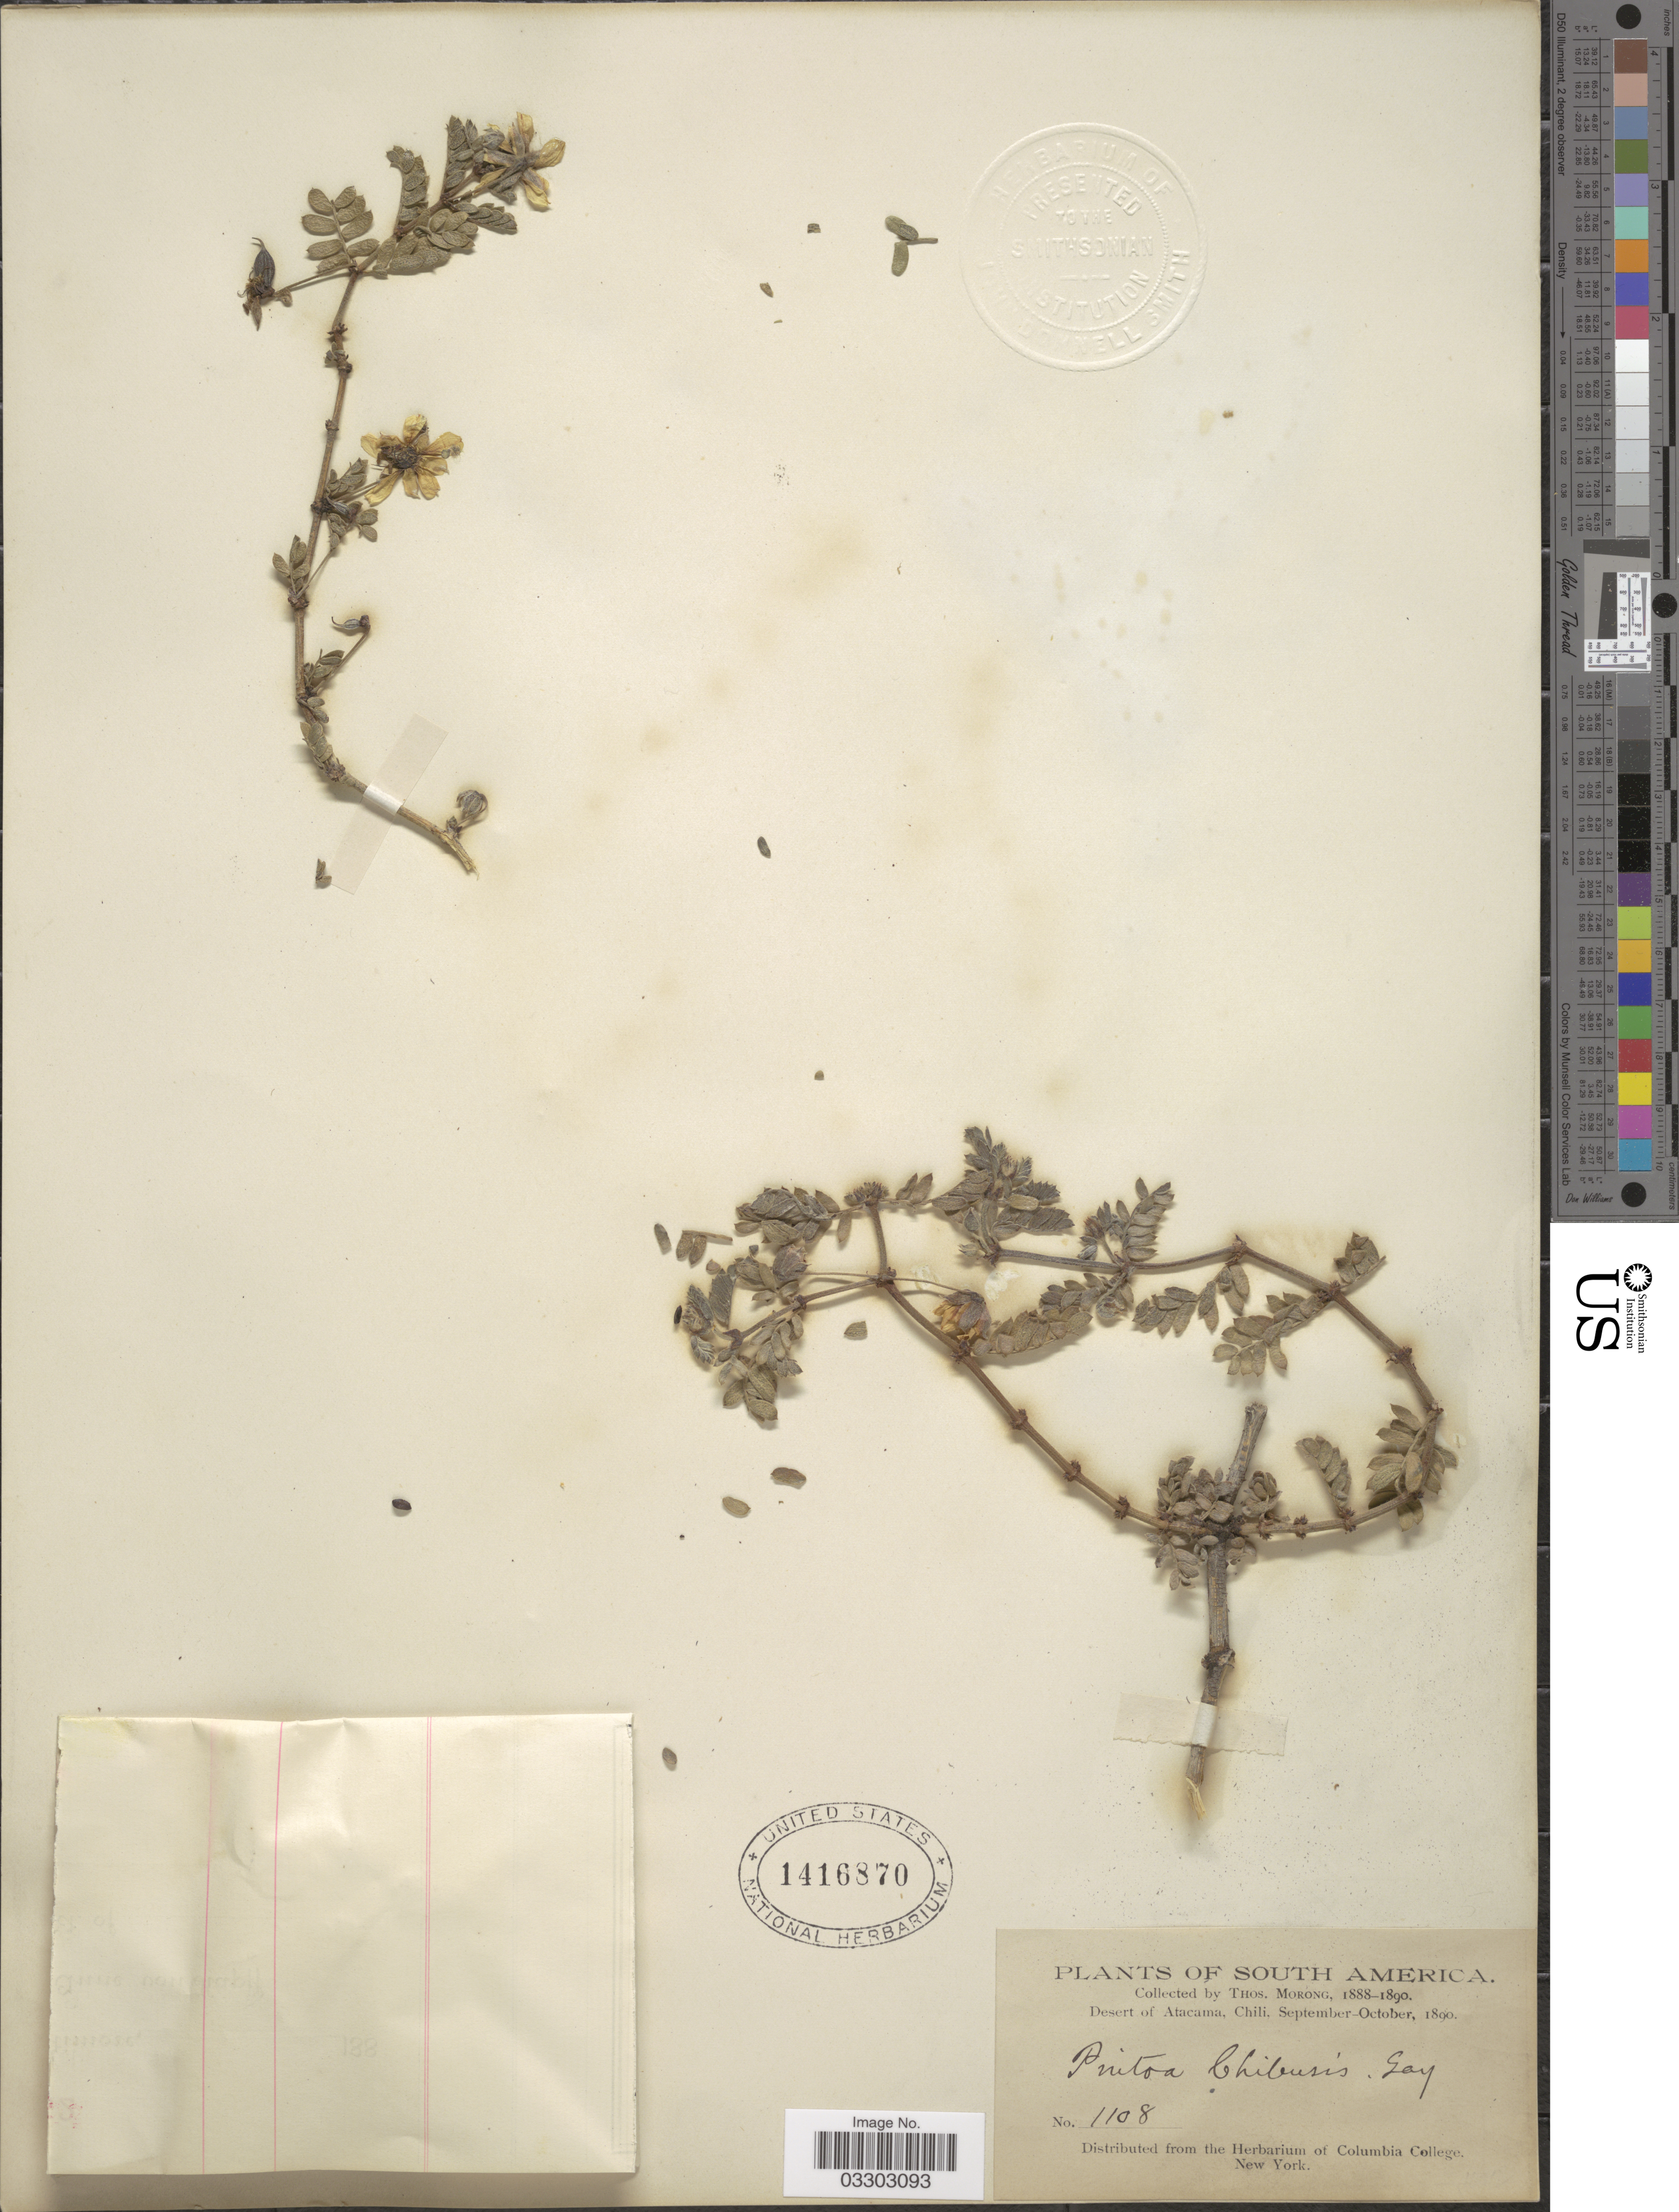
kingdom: Plantae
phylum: Tracheophyta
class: Magnoliopsida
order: Zygophyllales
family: Zygophyllaceae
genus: Pintoa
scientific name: Pintoa chilensis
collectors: ex herb. T. Morong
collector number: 1108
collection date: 1888/1890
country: Chile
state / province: Atacama (III)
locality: Desert of Atacama.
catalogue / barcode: US 1416870